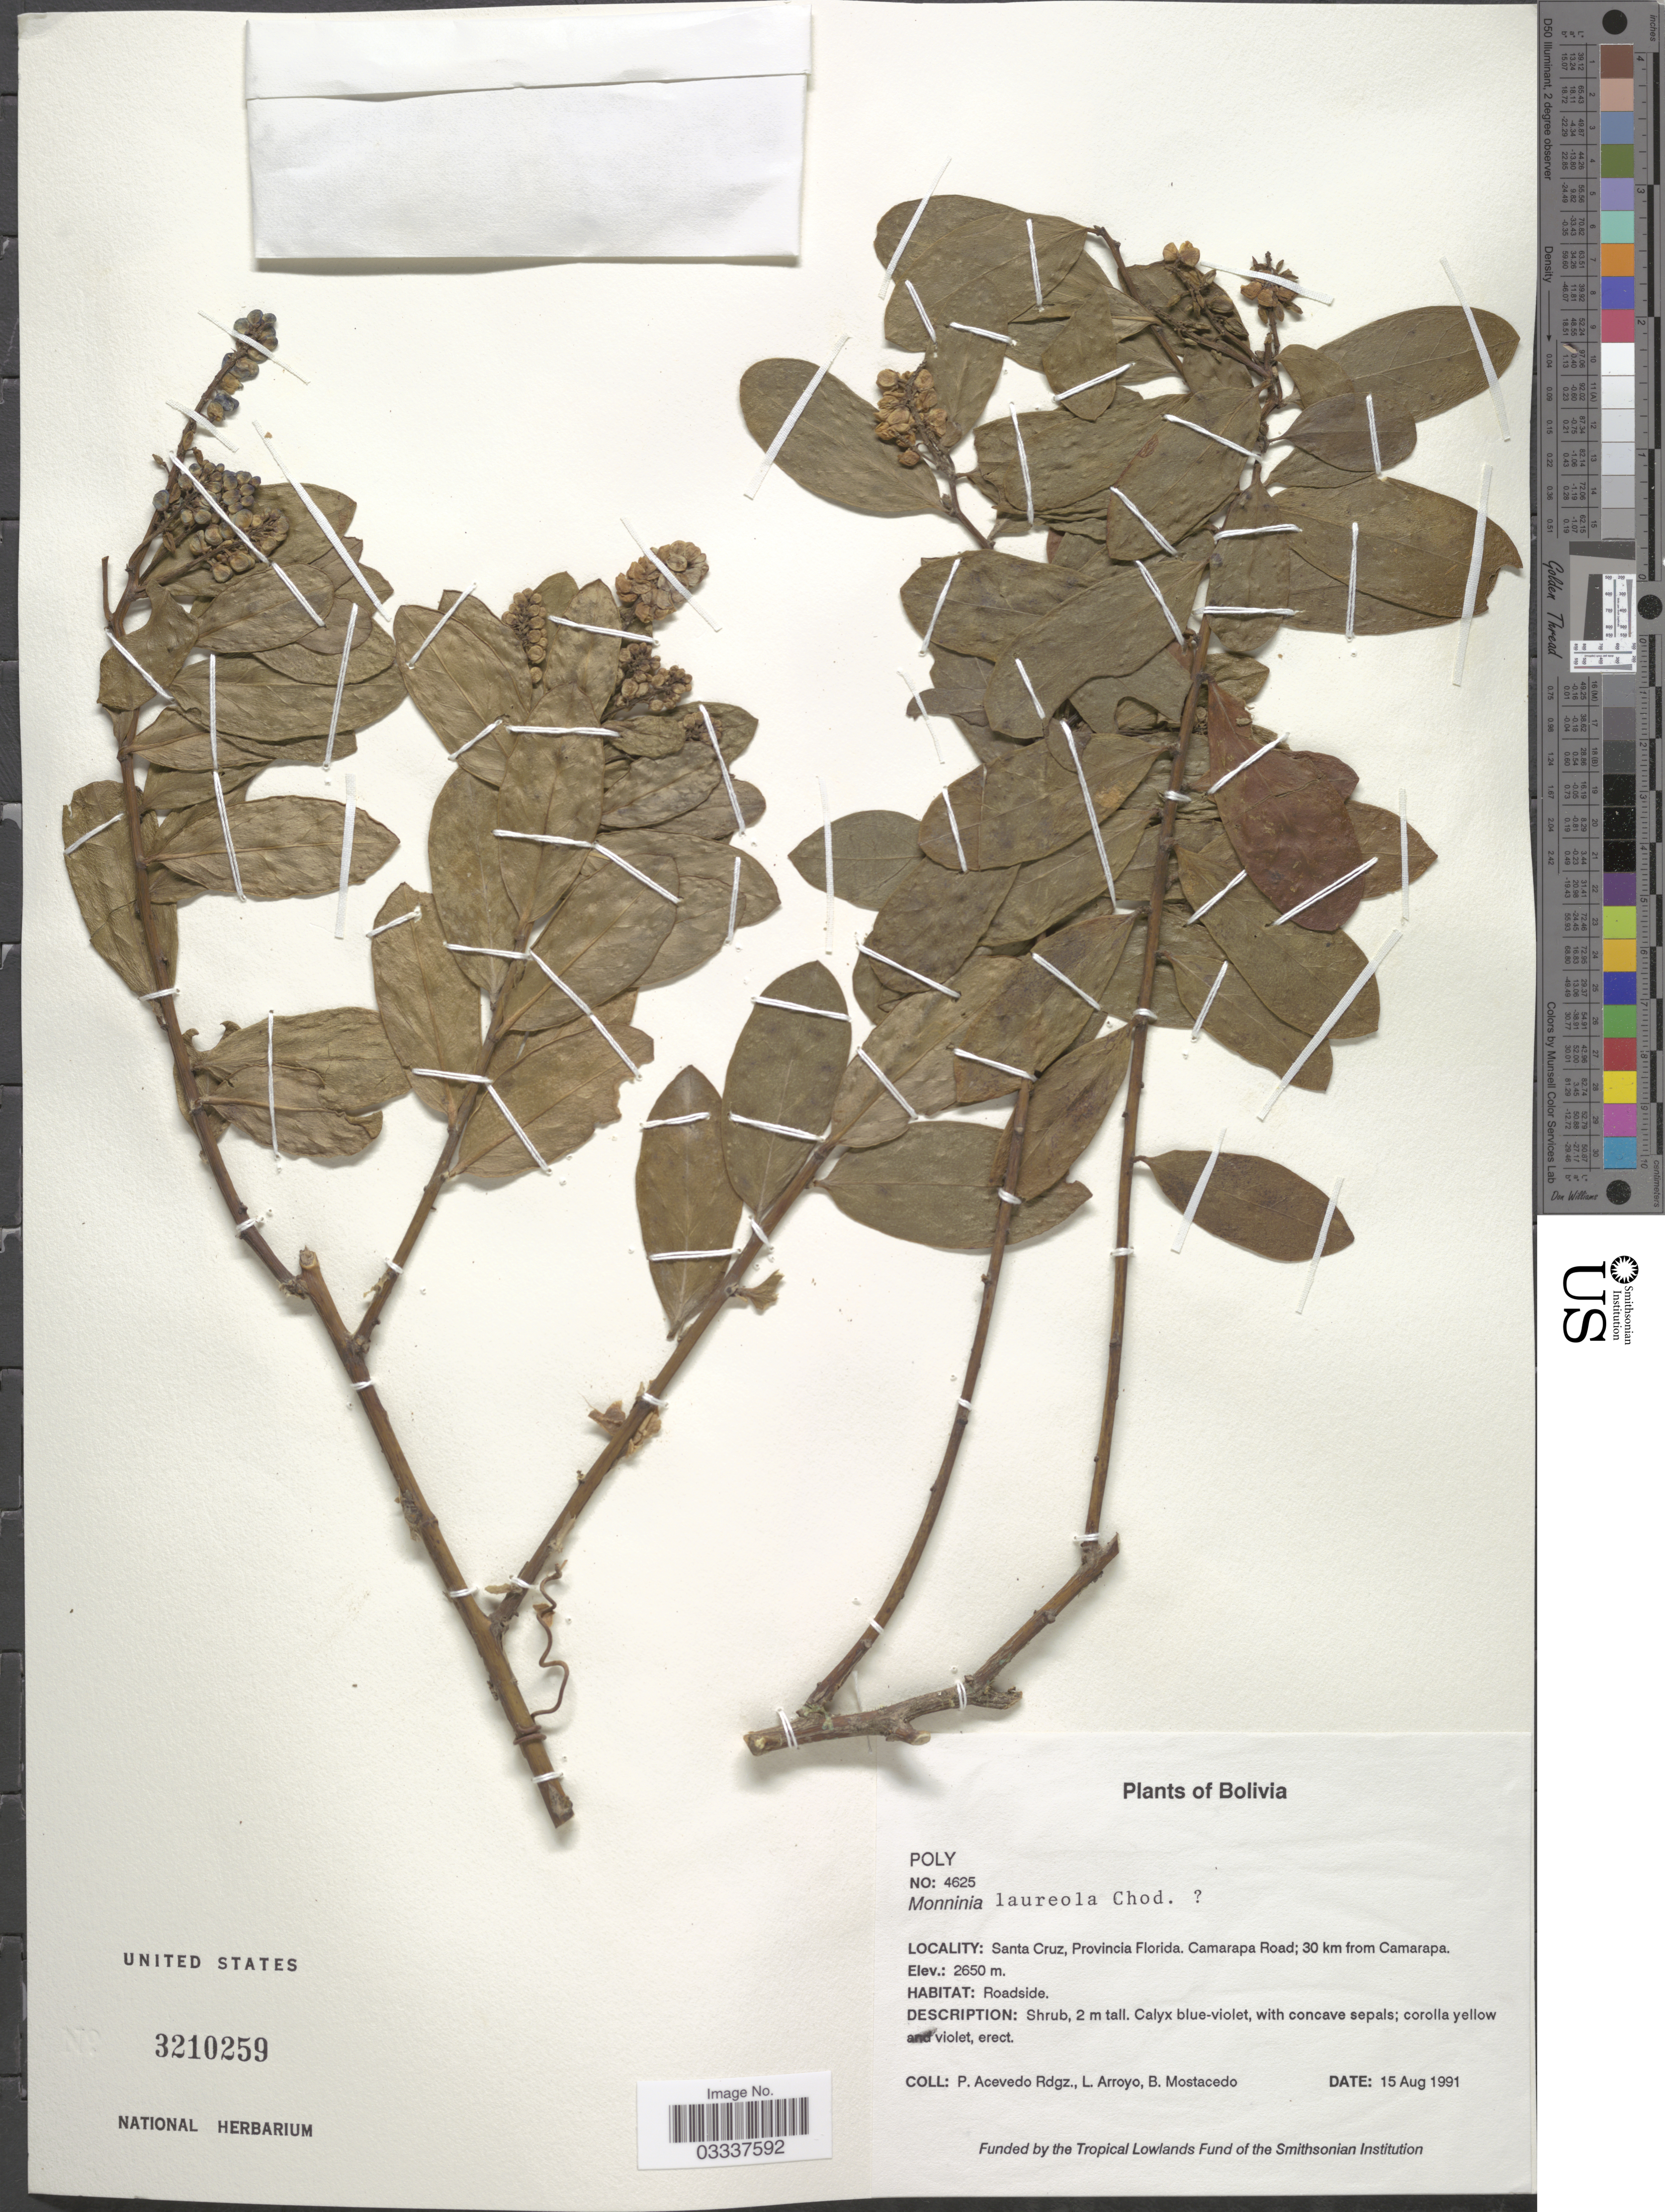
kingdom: Plantae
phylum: Tracheophyta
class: Magnoliopsida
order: Fabales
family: Polygalaceae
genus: Monnina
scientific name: Monnina laureola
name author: Chodat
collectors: P. Acevedo-Rodr., L. Arroyo & B. Mostacedo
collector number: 4625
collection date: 1991-08-15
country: Bolivia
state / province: Santa Cruz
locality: Provincia Florida, Camarapa Road; 30 km from Camarapa.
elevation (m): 2650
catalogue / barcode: US 3210259